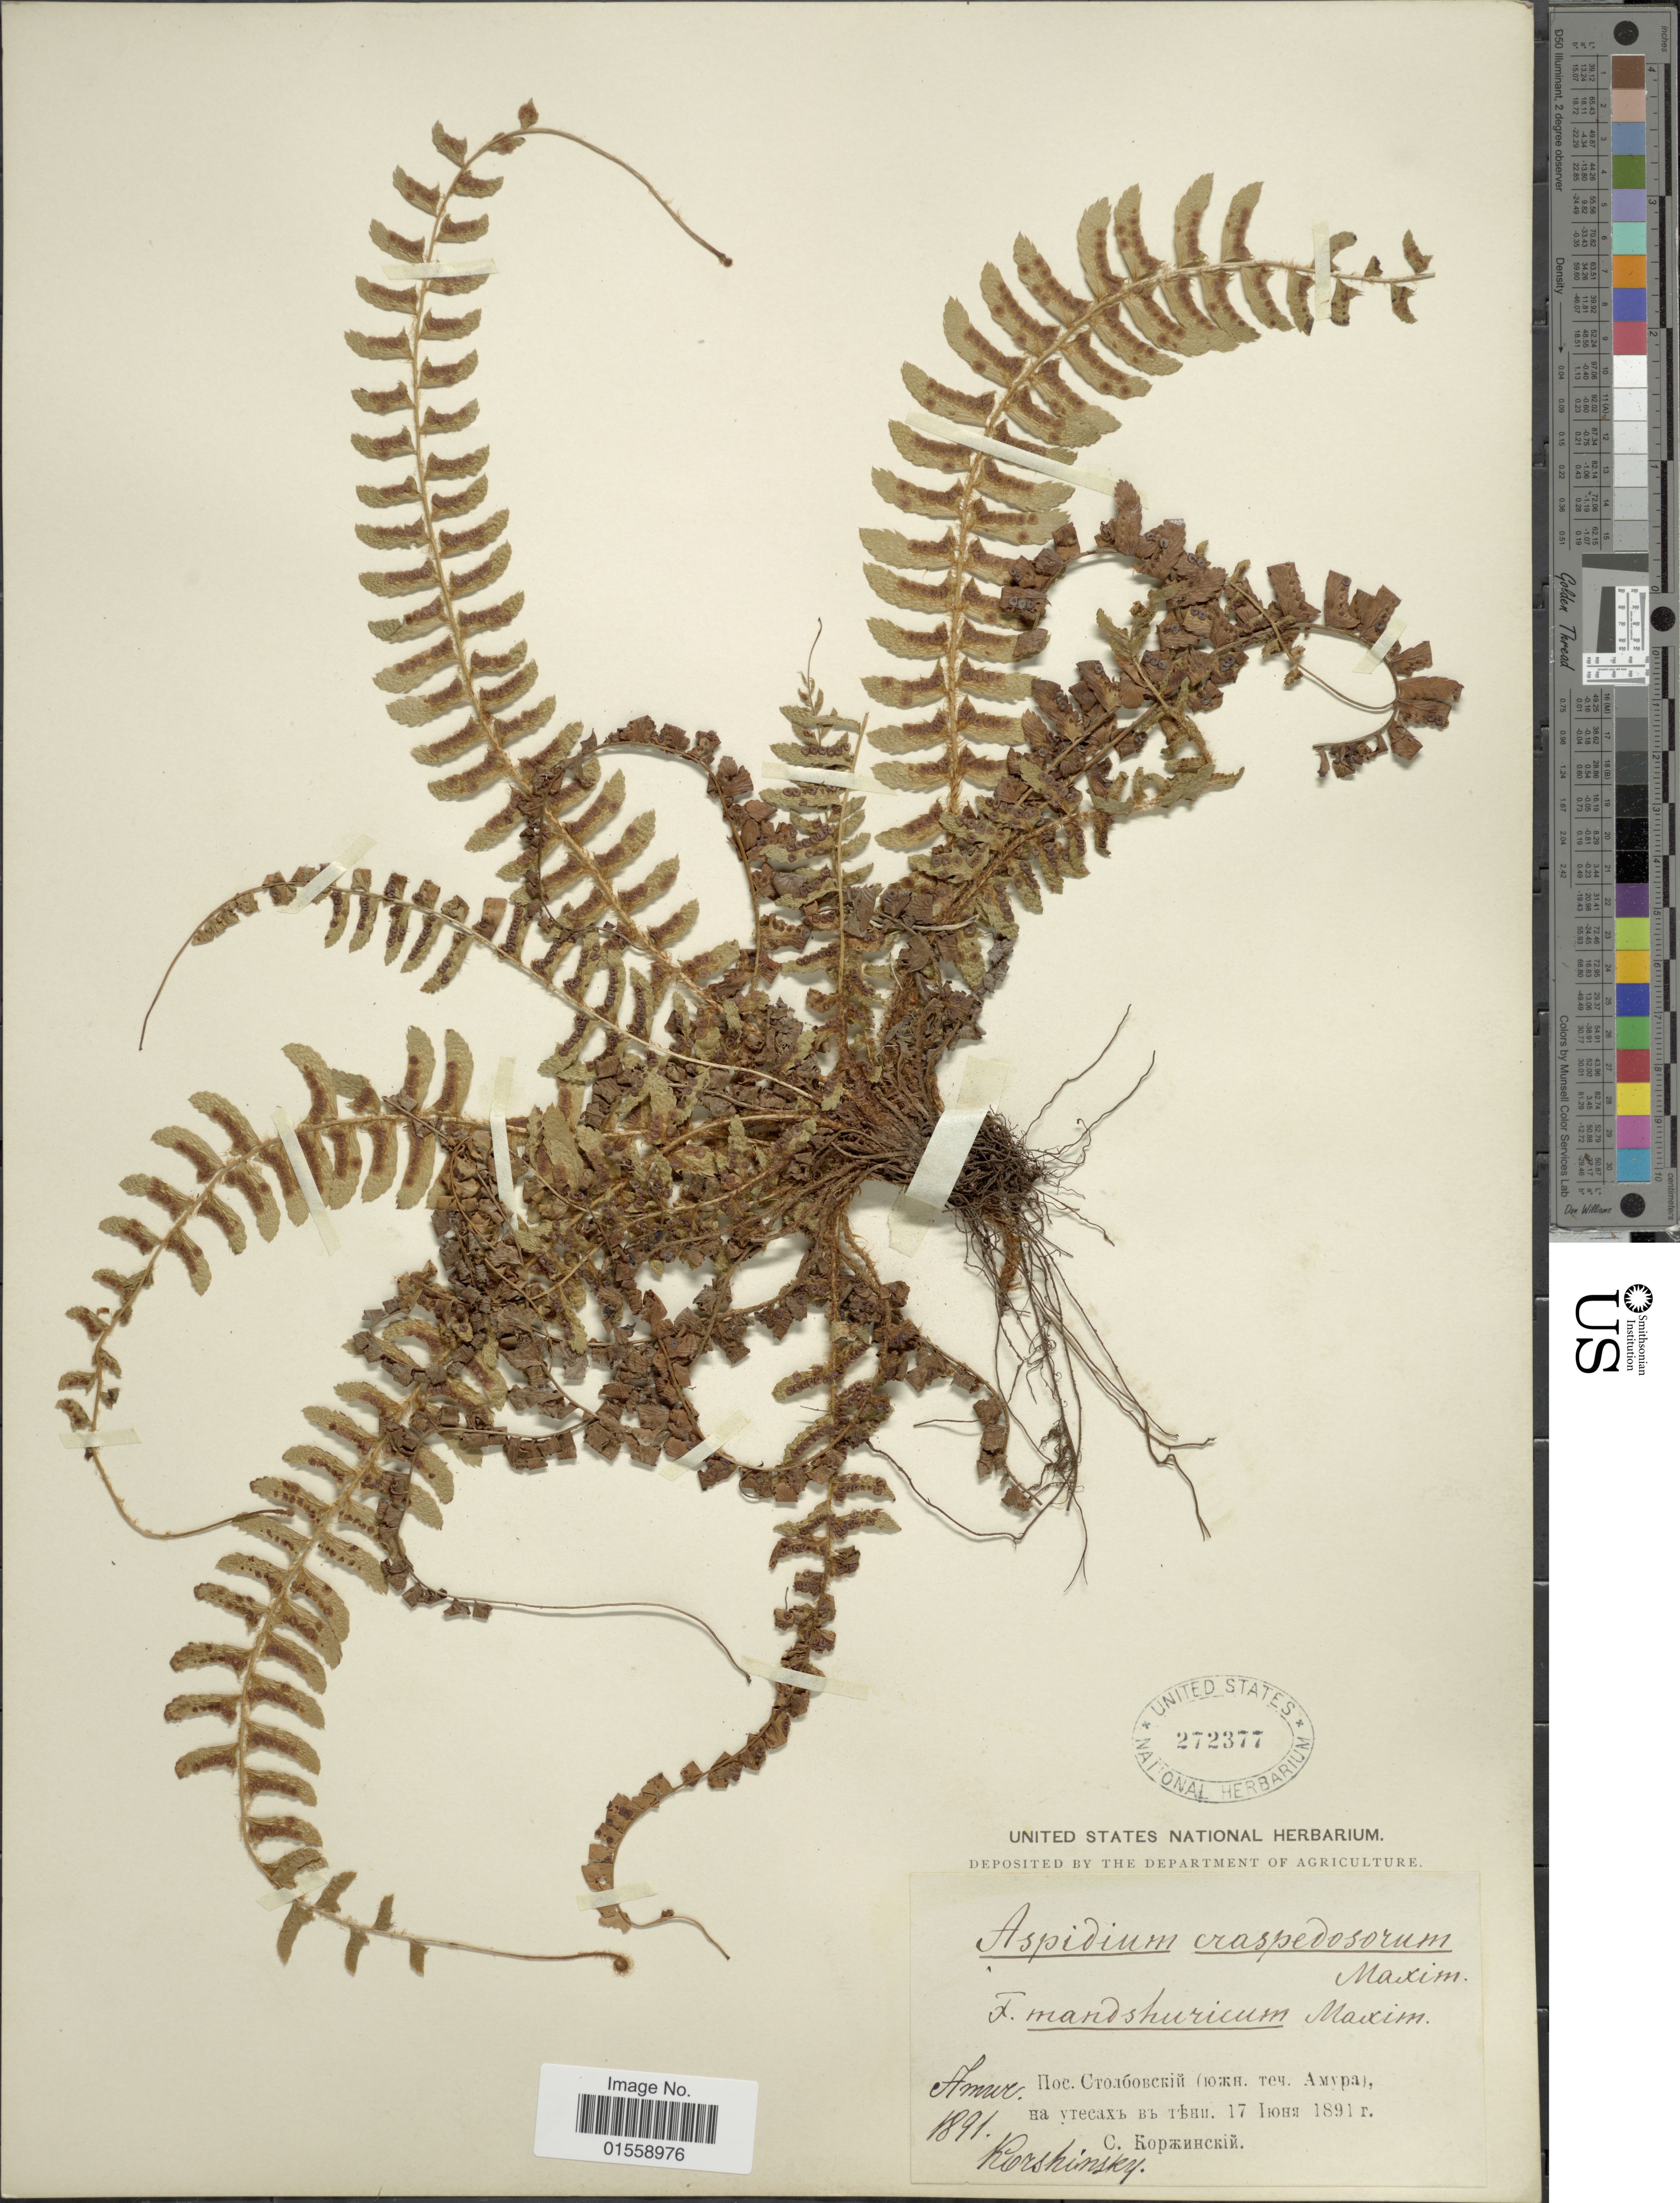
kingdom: Plantae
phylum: Tracheophyta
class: Polypodiopsida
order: Polypodiales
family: Dryopteridaceae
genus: Polystichum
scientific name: Polystichum craspedosorum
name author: (Maxim.) Diels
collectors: S. Korzhinskiy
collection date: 1891-06-17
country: Russian Federation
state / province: Jewish Autonomous O.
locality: Amur river, village Stolbovskiy (Stolbovoye)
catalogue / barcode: US 272377